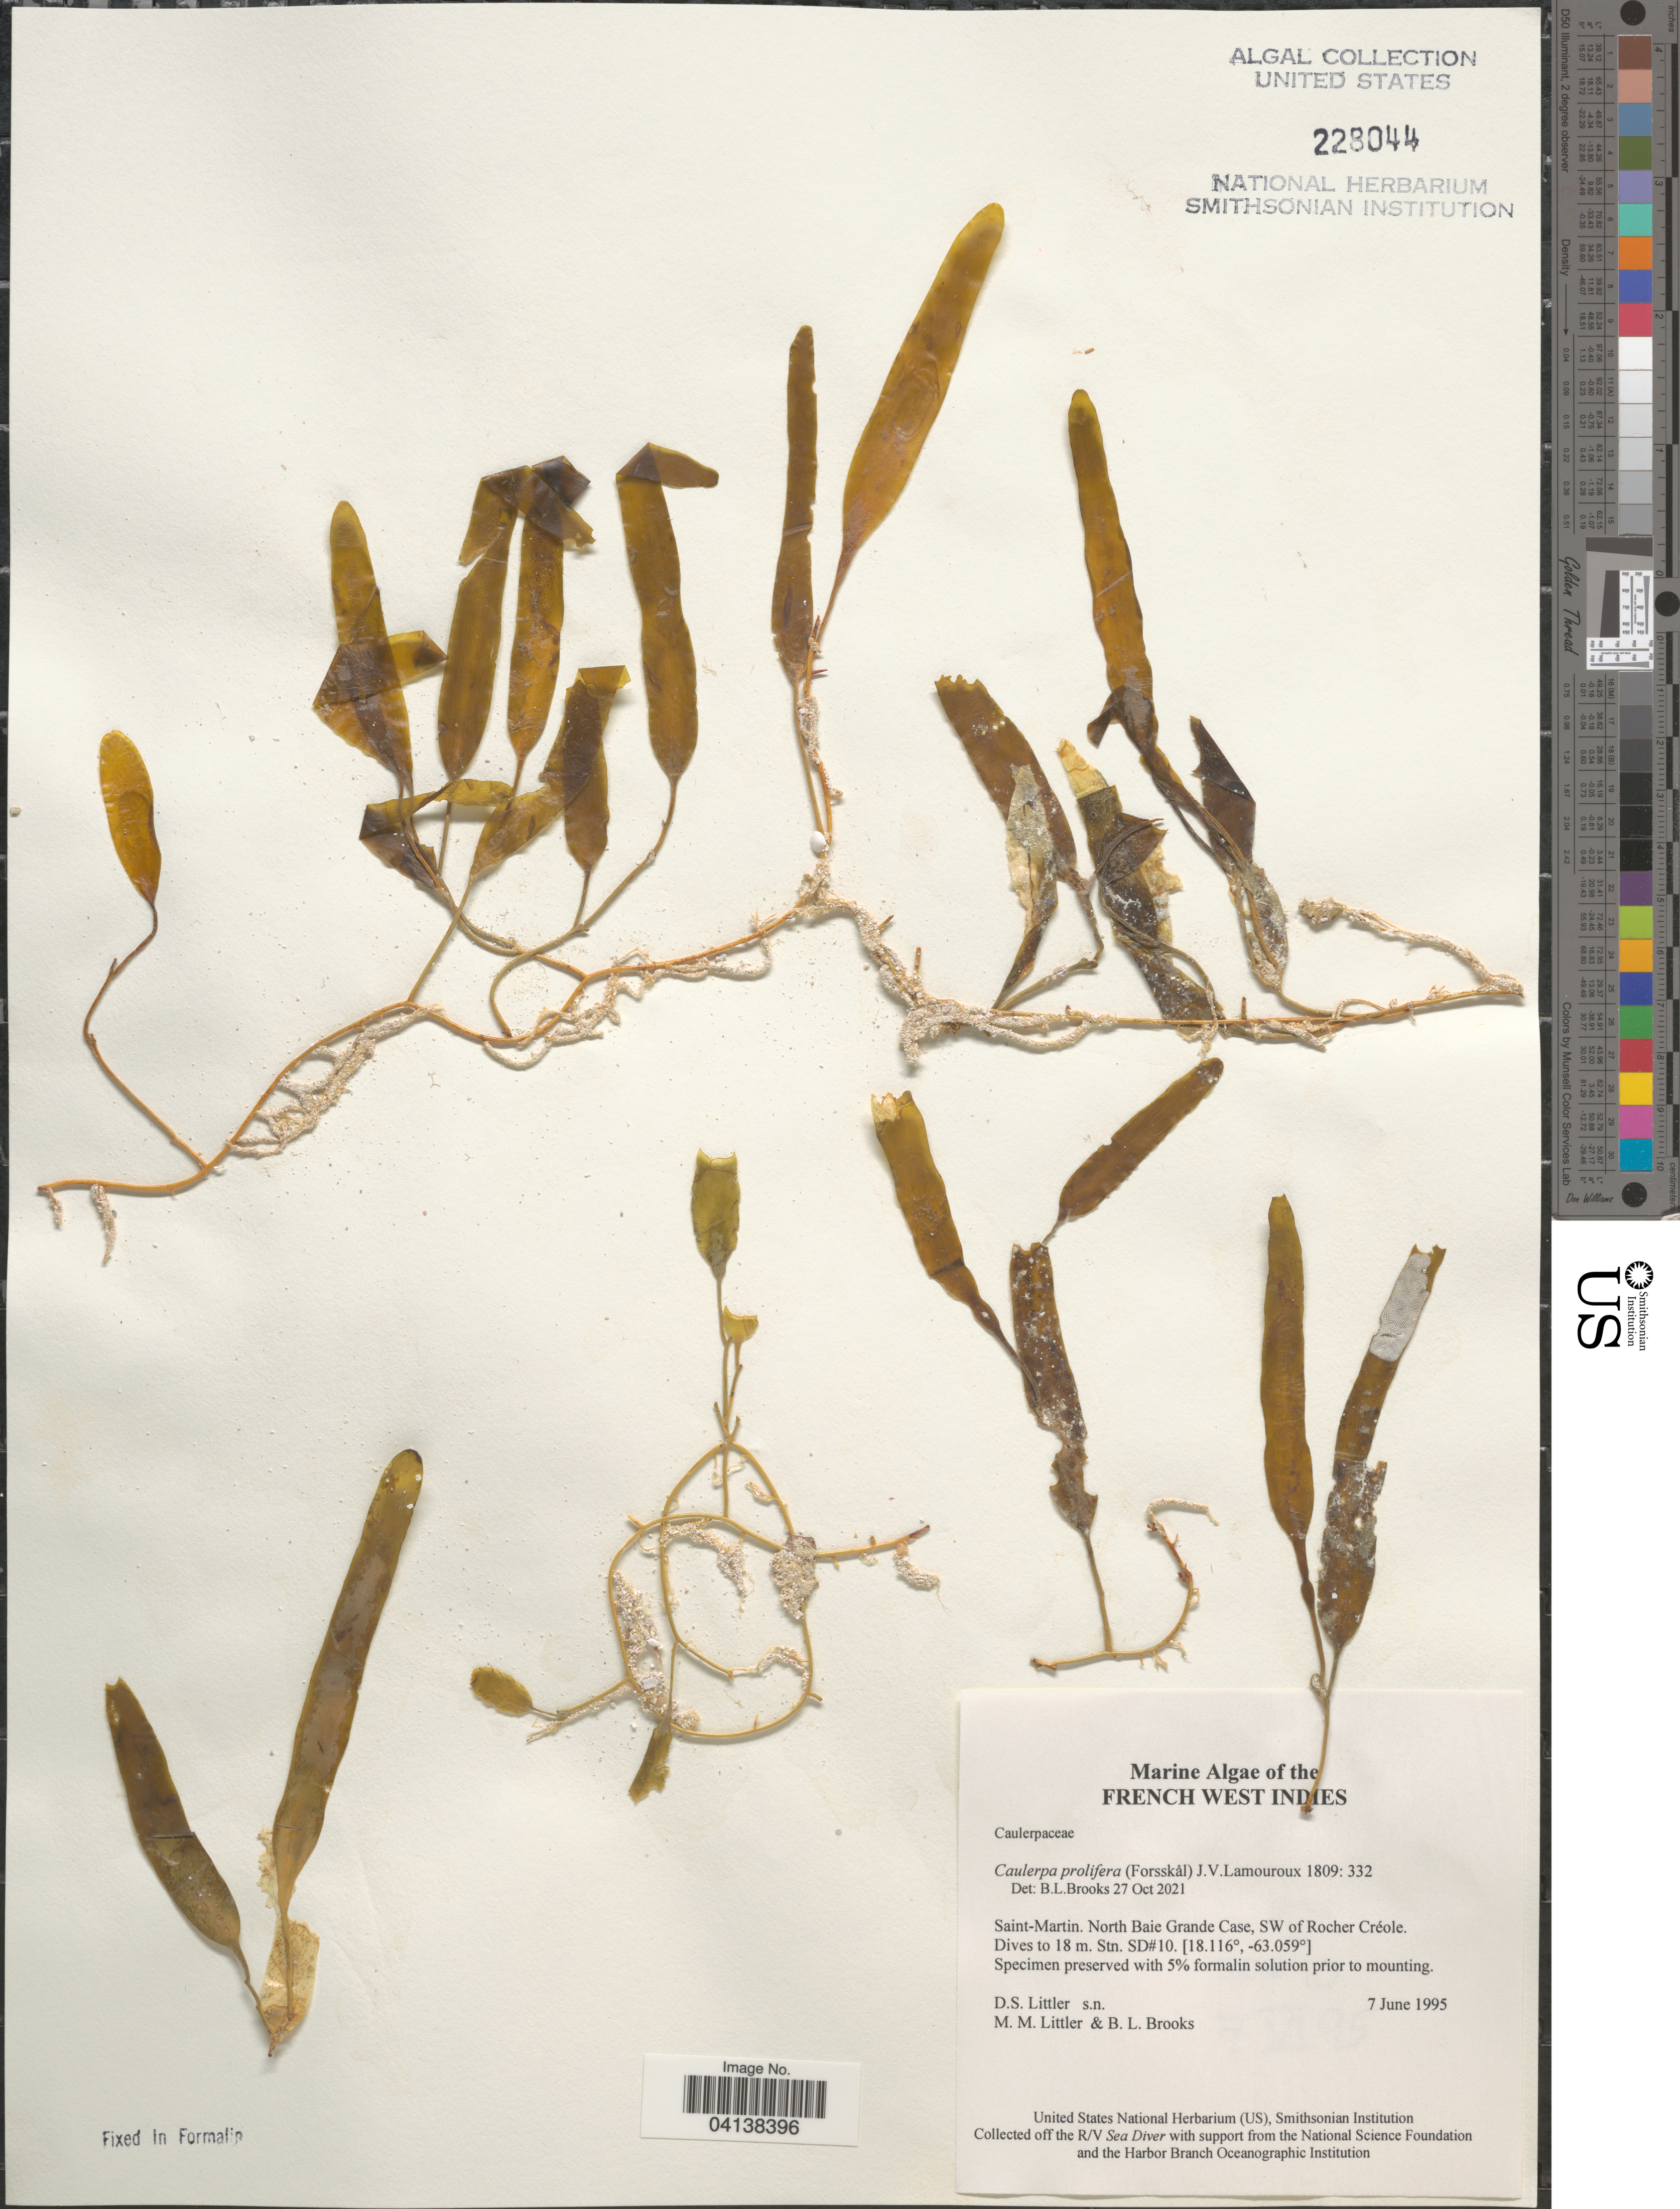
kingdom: Plantae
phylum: Chlorophyta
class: Ulvophyceae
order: Bryopsidales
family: Caulerpaceae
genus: Caulerpa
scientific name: Caulerpa prolifera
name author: (Forssk.) J.V.Lamouroux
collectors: D. S. Littler & B. Brooks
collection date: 1995-06-07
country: Saint Martin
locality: French West Indies. Saint-Martin. North Baie Grande Case, SW of Rocher Créole. Stn. SD#10.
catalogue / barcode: US 228044